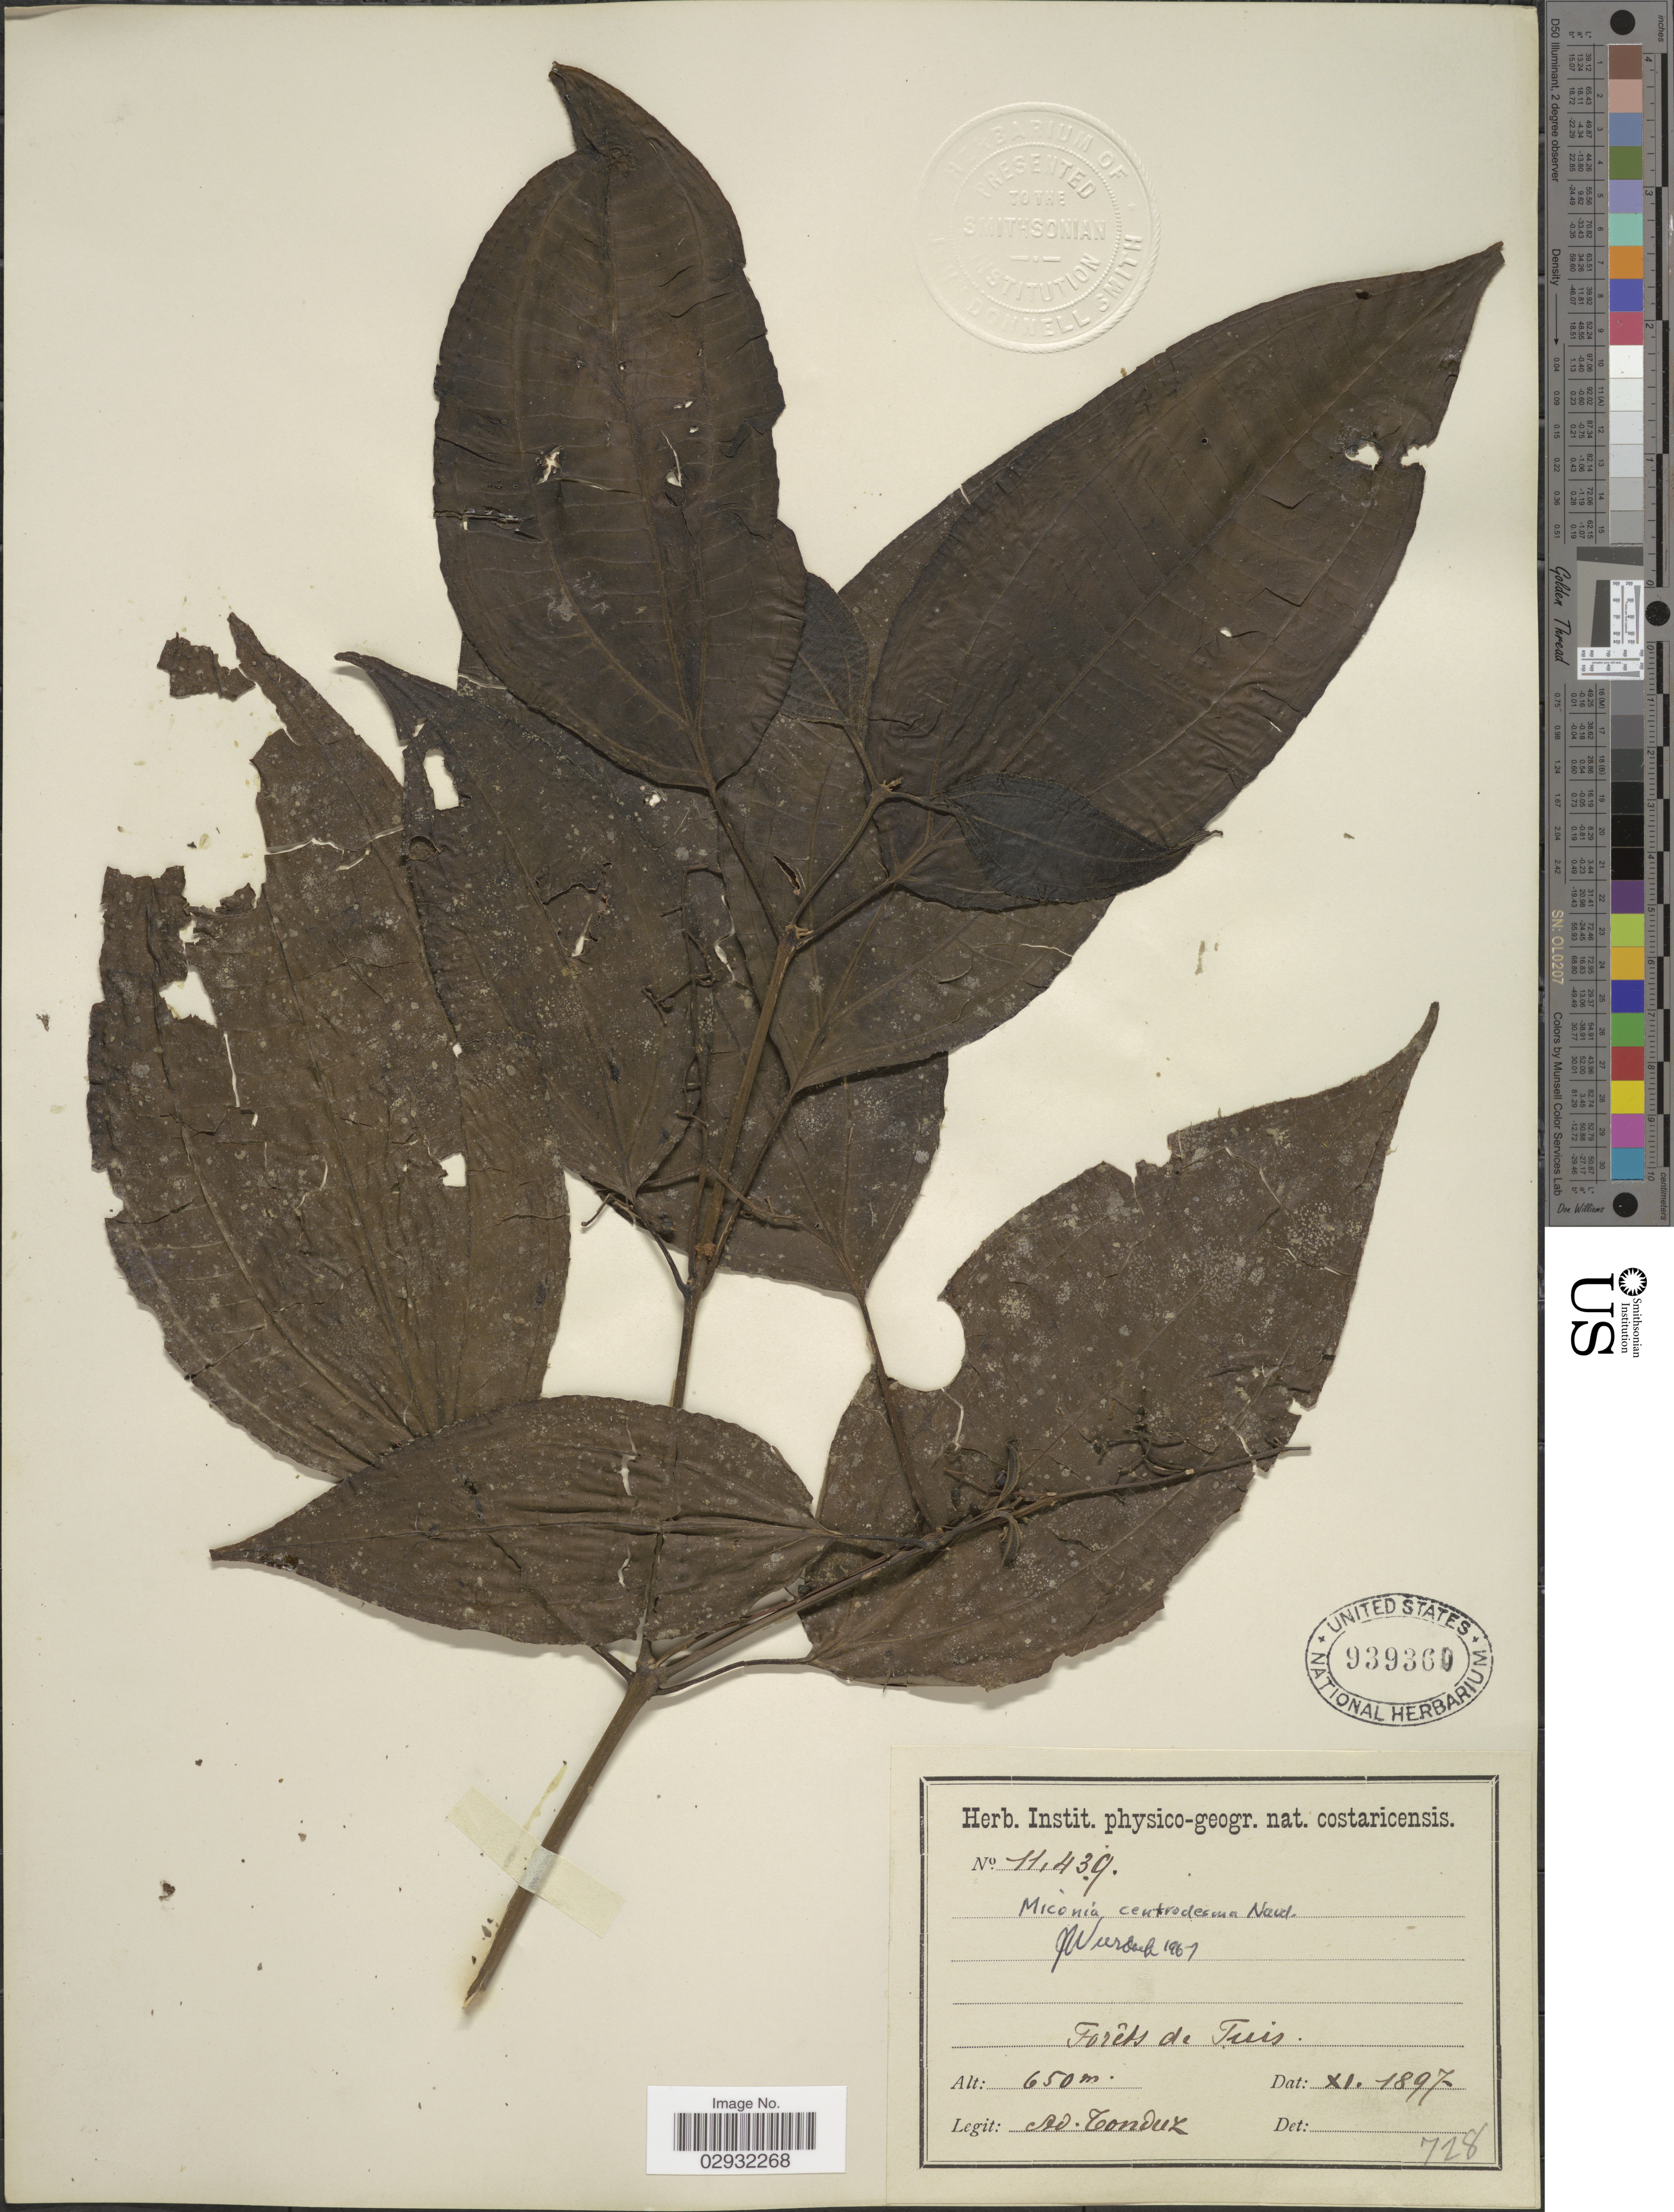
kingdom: Plantae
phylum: Tracheophyta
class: Magnoliopsida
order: Myrtales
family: Melastomataceae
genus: Miconia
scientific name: Miconia centrodesma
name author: Naudin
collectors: A. Tonduz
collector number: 11439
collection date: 1897-11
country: Costa Rica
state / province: Cartago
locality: Forêts de Tuis.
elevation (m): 650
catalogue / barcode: US 93960